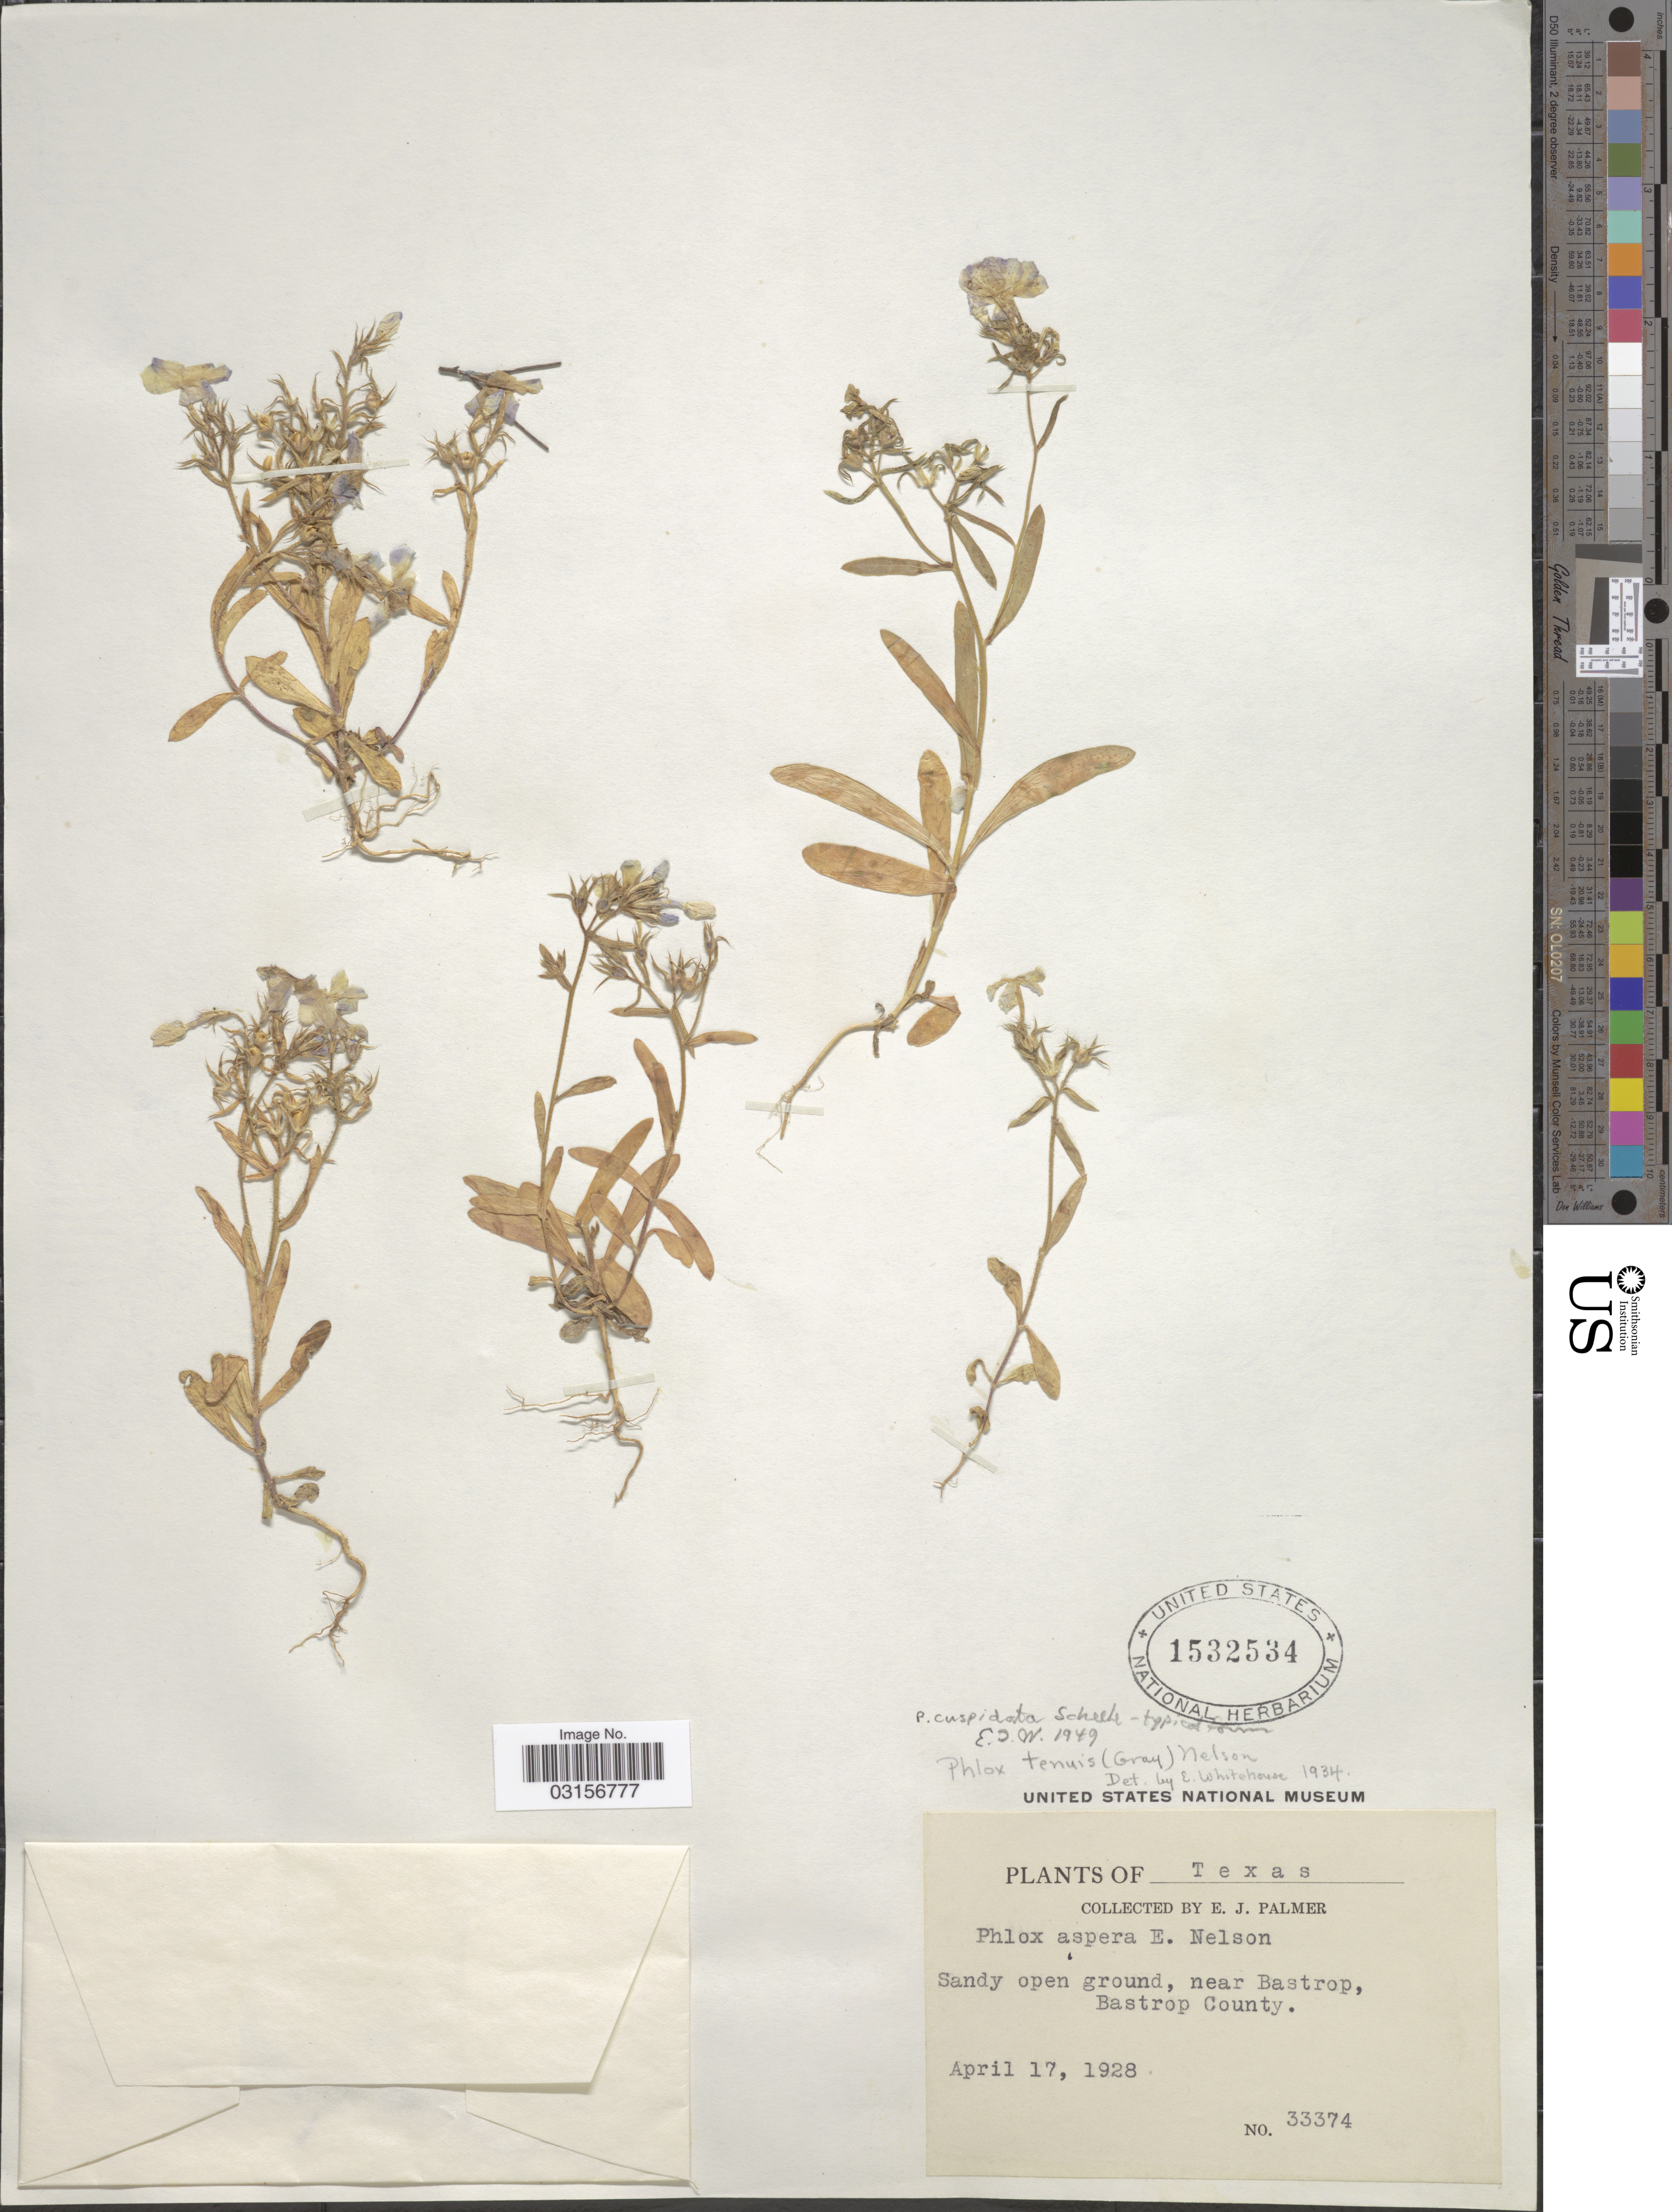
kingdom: Plantae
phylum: Tracheophyta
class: Magnoliopsida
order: Ericales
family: Polemoniaceae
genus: Phlox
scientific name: Phlox cuspidata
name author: Scheele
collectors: E. J. Palmer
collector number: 33374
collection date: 1928-04-17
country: United States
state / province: Texas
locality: Sandy open ground, near Bastrop, Bastrop County.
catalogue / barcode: US 1532534